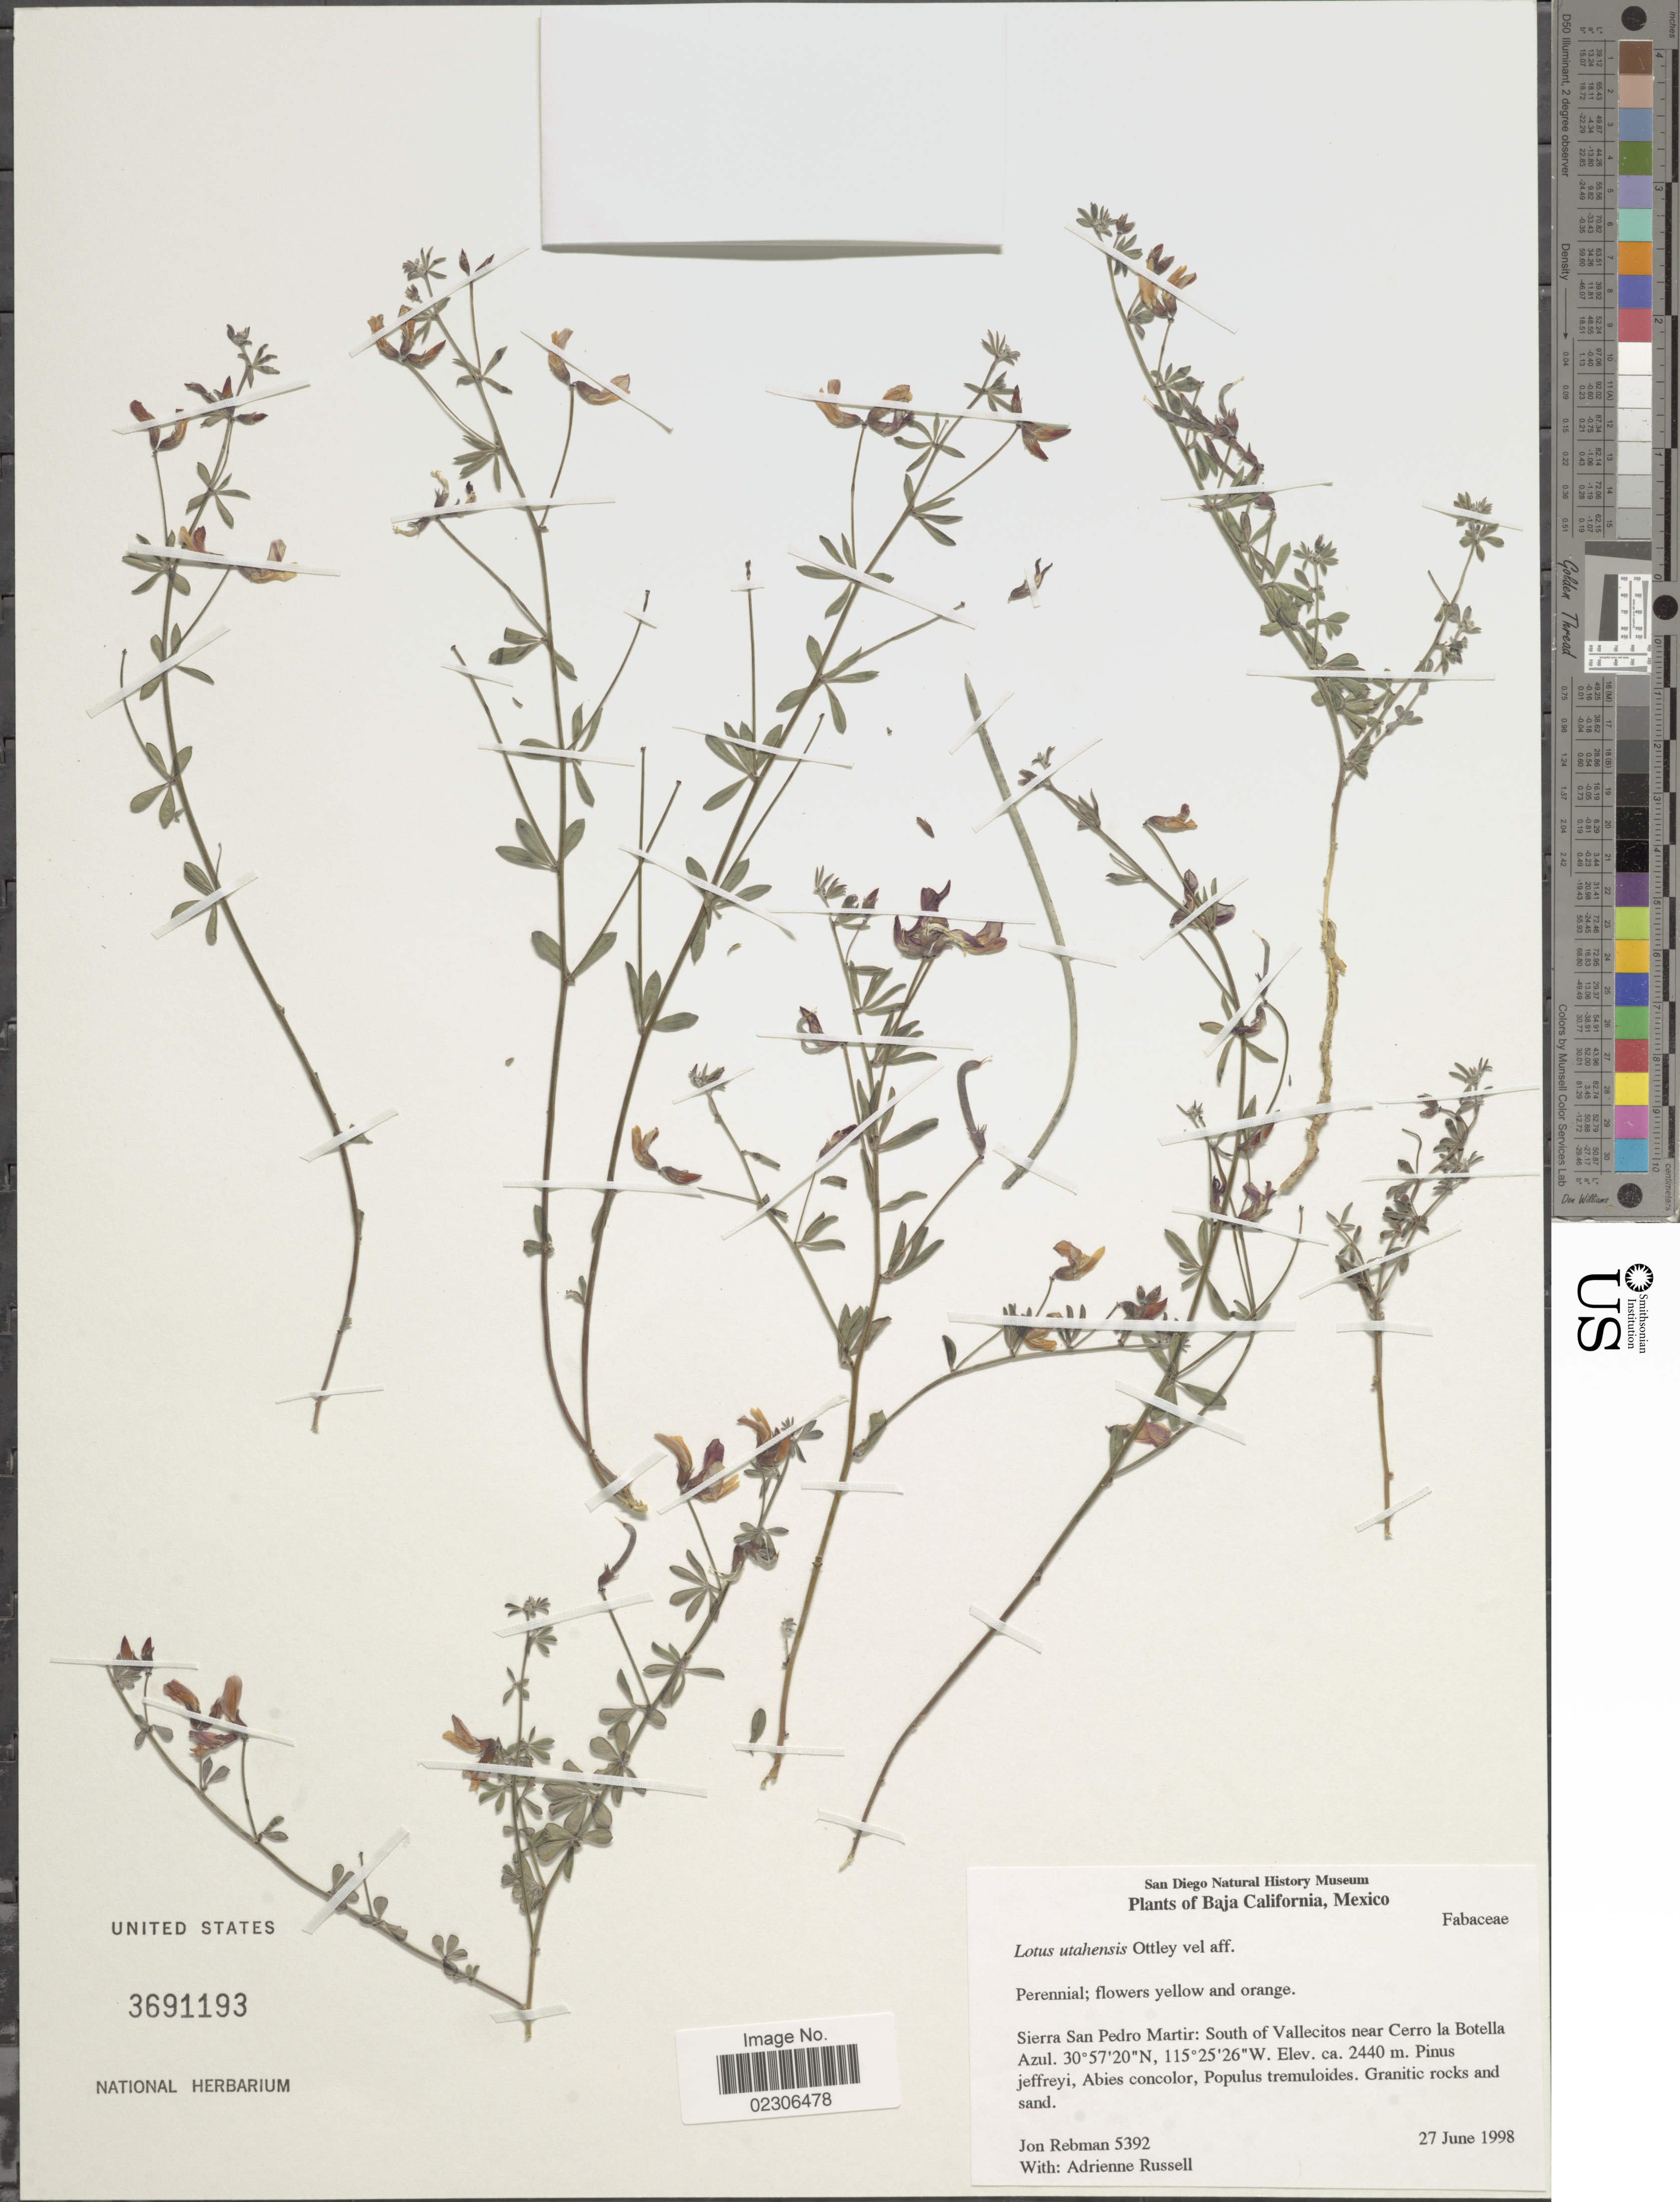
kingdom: Plantae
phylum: Tracheophyta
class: Magnoliopsida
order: Fabales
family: Fabaceae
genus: Lotus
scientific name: Lotus sp.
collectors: J. P. Rebman & A. Russell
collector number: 5392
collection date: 1998-06-27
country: Mexico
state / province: Baja California Norte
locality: Sierra San Pedro Martir: South of Vallecitos near cerro la Botella Azul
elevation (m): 2440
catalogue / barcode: US 3691193